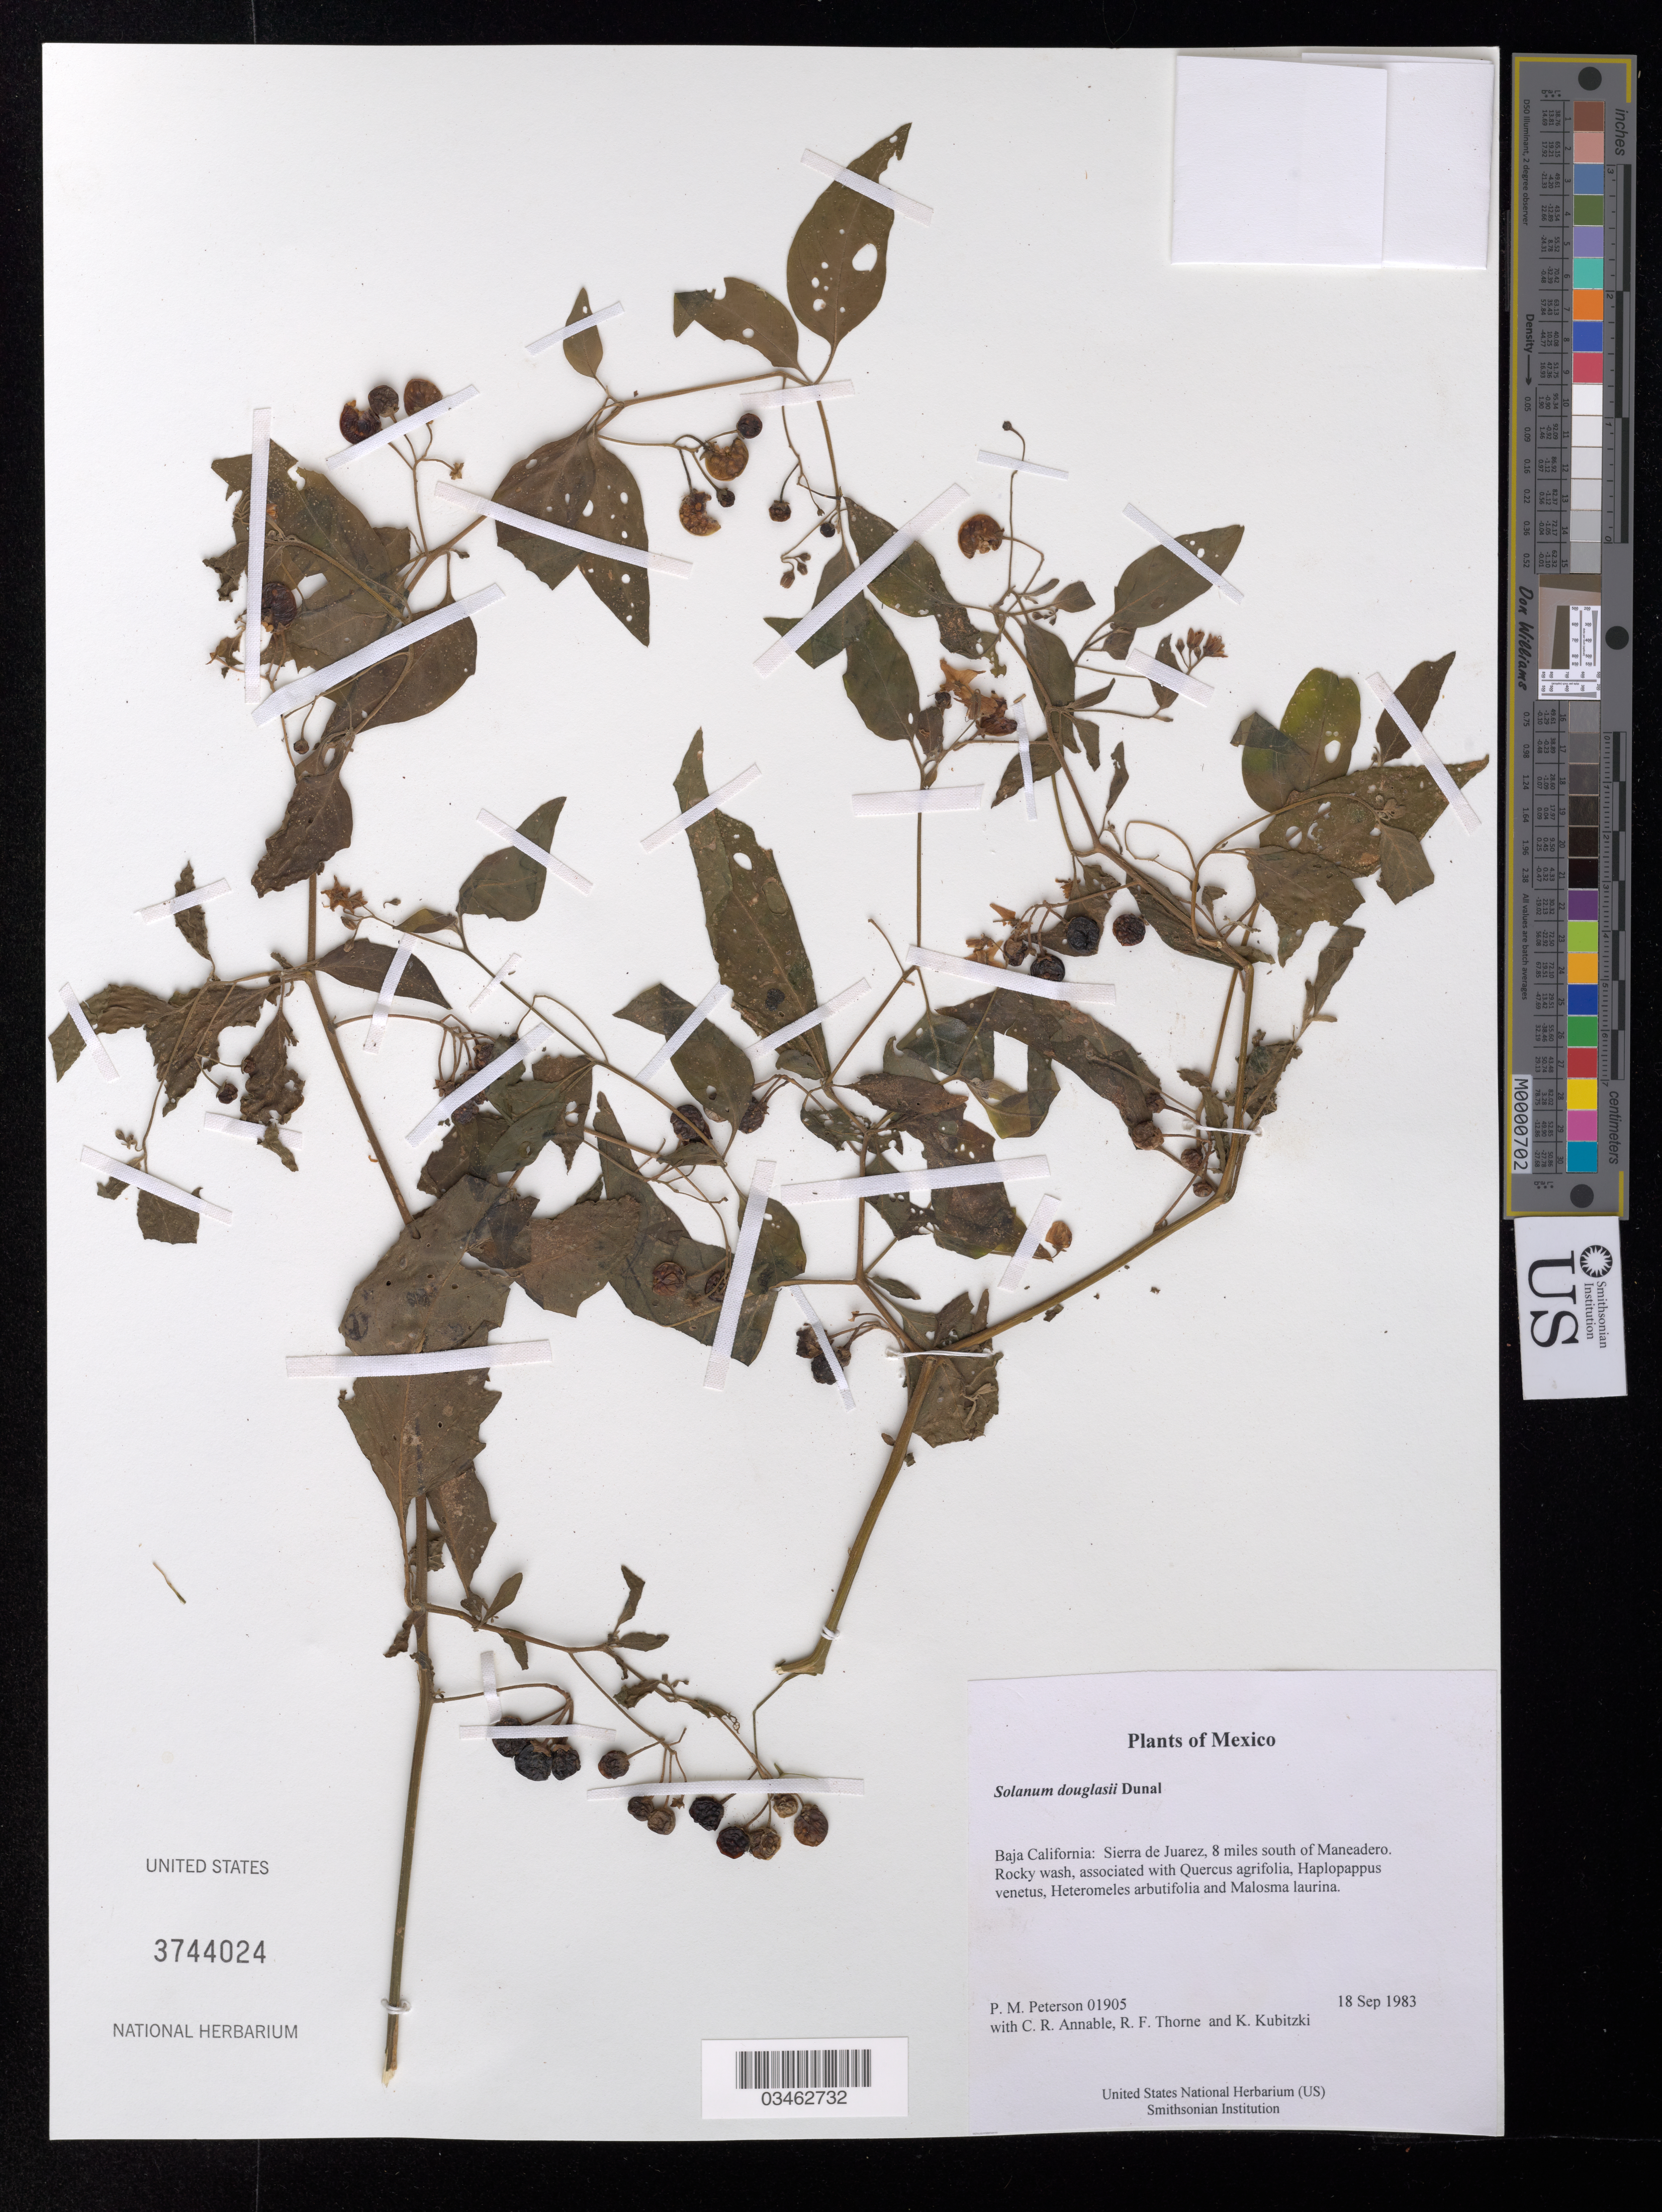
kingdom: Plantae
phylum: Tracheophyta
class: Magnoliopsida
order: Solanales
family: Solanaceae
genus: Solanum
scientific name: Solanum douglasii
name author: Dunal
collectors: P. M. Peterson, C. R. Annable, R. F. Thorne & K. Kubitzki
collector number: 01905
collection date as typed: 18 Sep 1983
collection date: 1983-09-18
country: Mexico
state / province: Baja California Norte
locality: Sierra de Juarez, 8 miles south of Maneadero.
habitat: Rocky wash, associated with Quercus agrifolia, Haplopappus venetus, Heteromeles arbutifolia and Malosma laurina.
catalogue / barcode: US 3744024